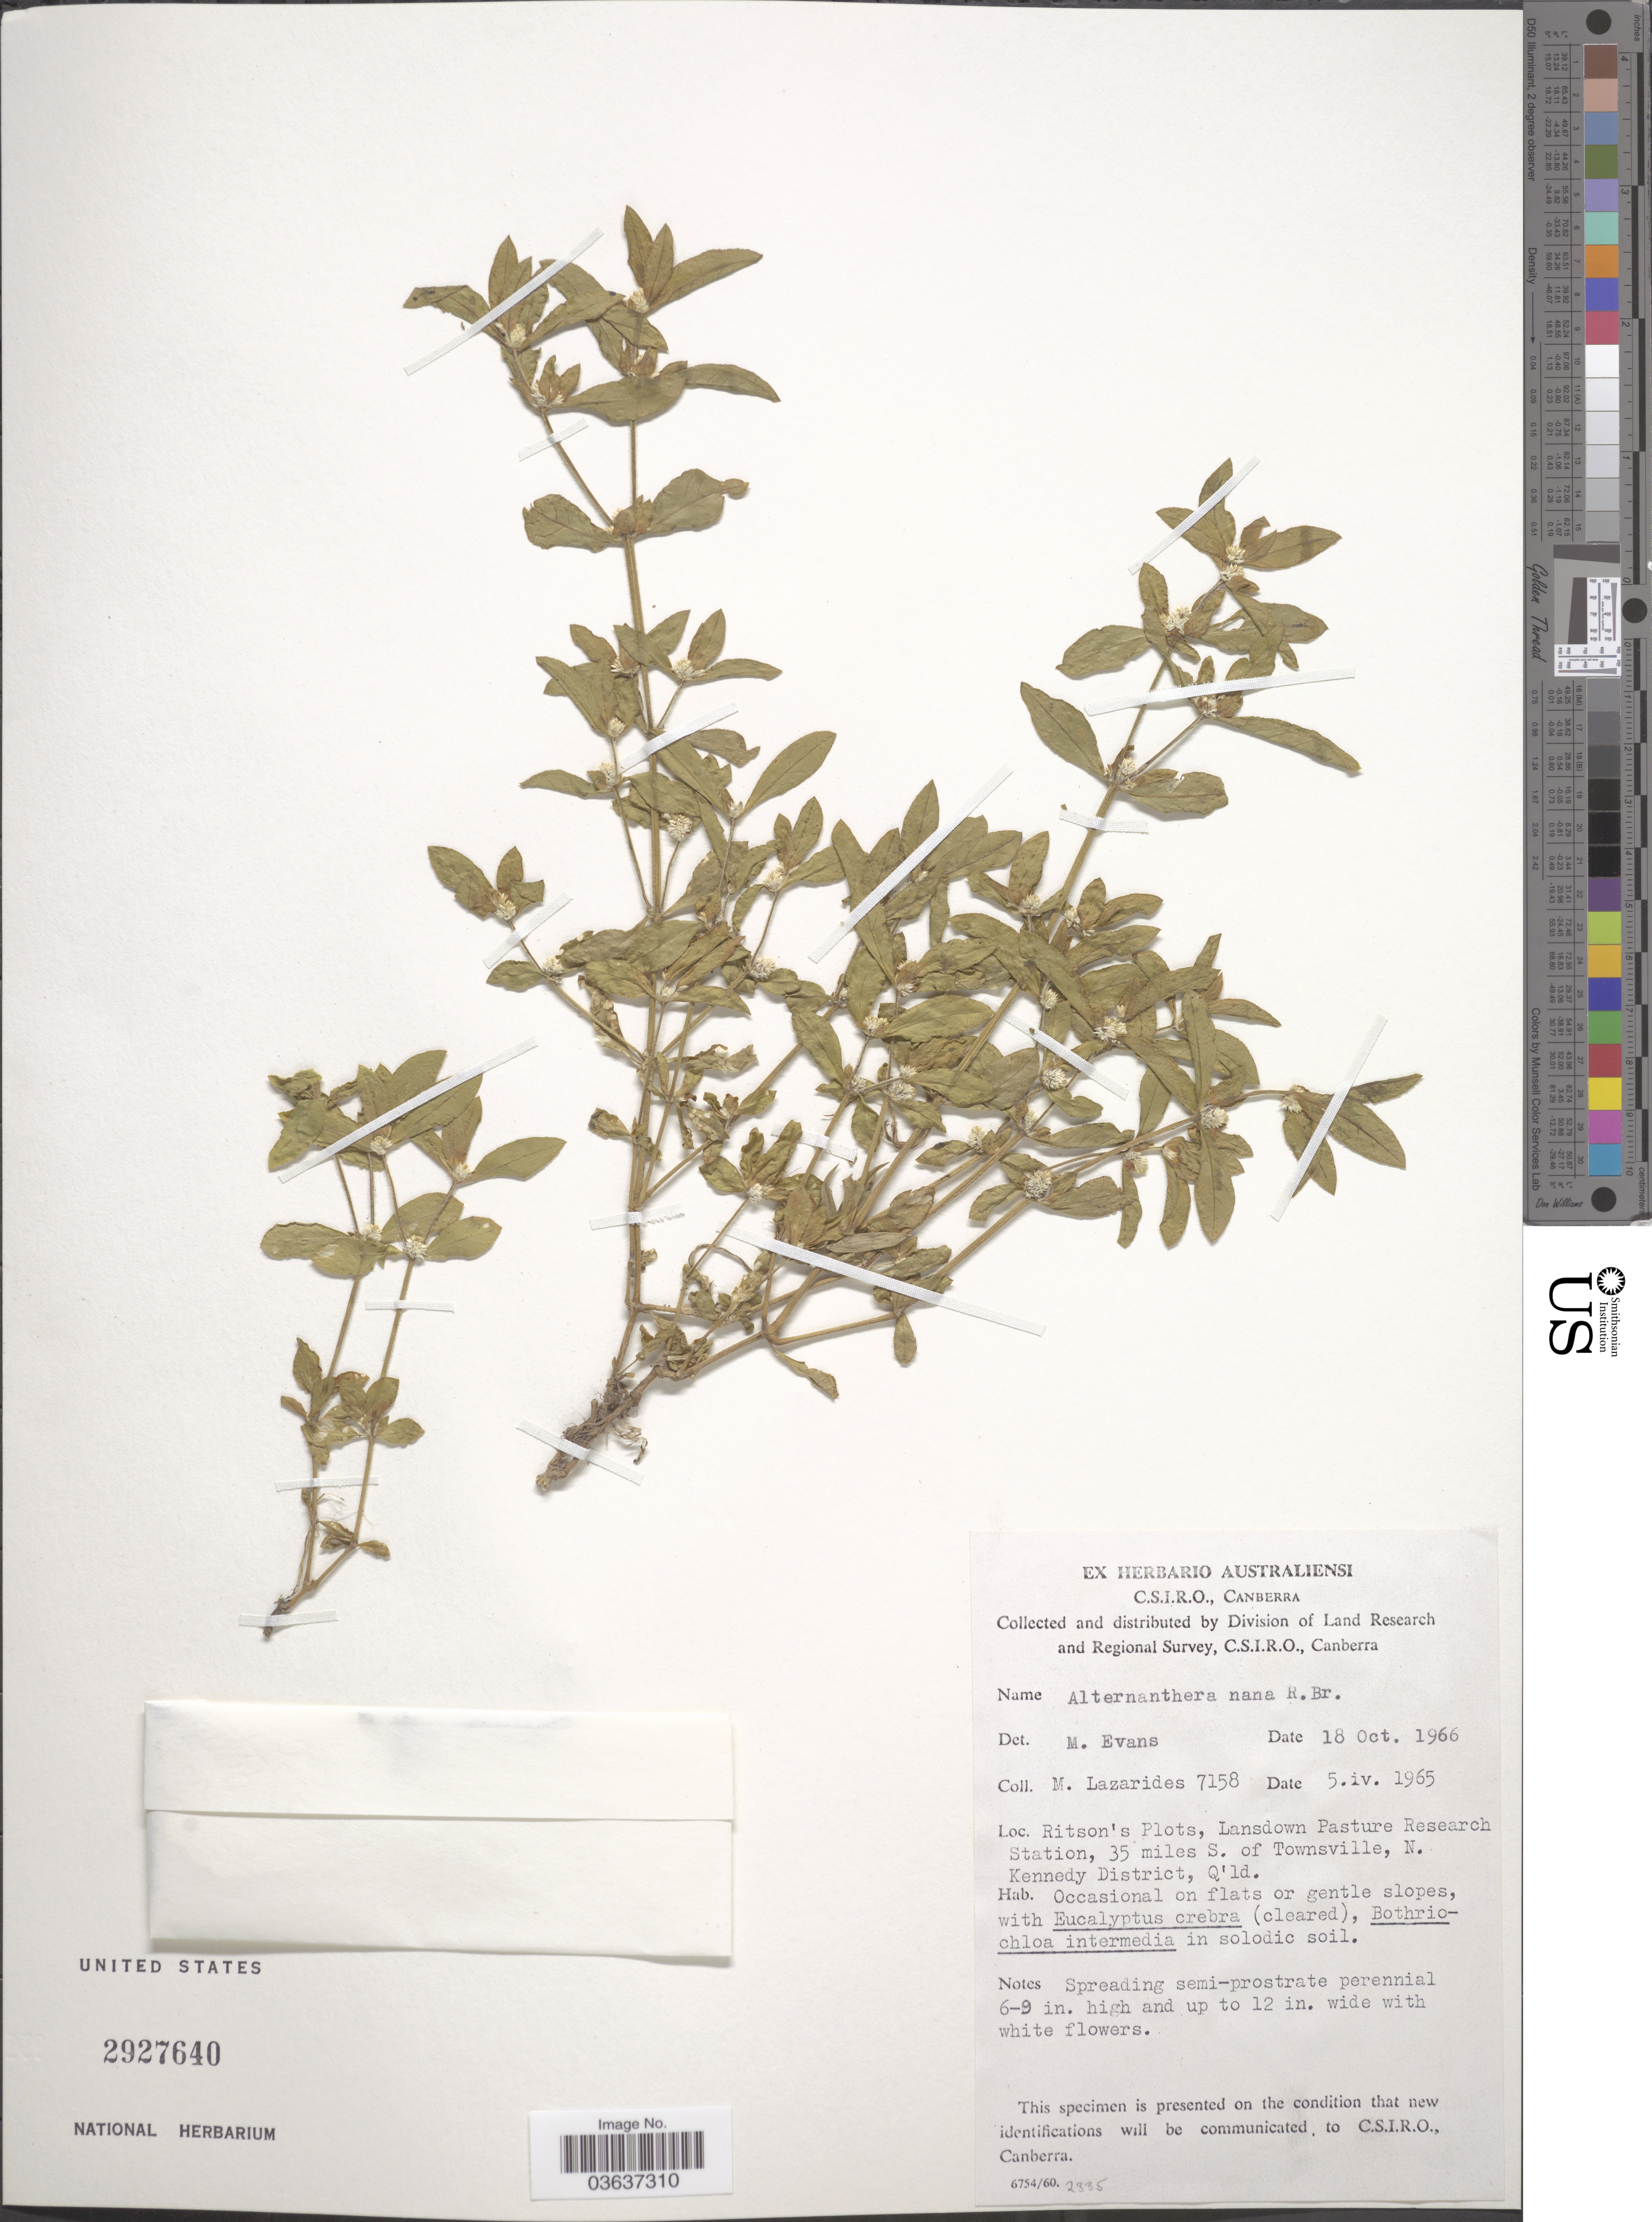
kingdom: Plantae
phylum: Tracheophyta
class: Magnoliopsida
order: Caryophyllales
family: Amaranthaceae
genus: Alternanthera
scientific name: Alternanthera nana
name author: R. Br.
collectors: M. Lazarides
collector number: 7158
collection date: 1965-04-05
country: Australia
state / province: Queensland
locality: Ritson's Plots, Landsdown Pasture Research Station, 35 miles S. of Townsville, N. Kennedy District.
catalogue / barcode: US 2927640